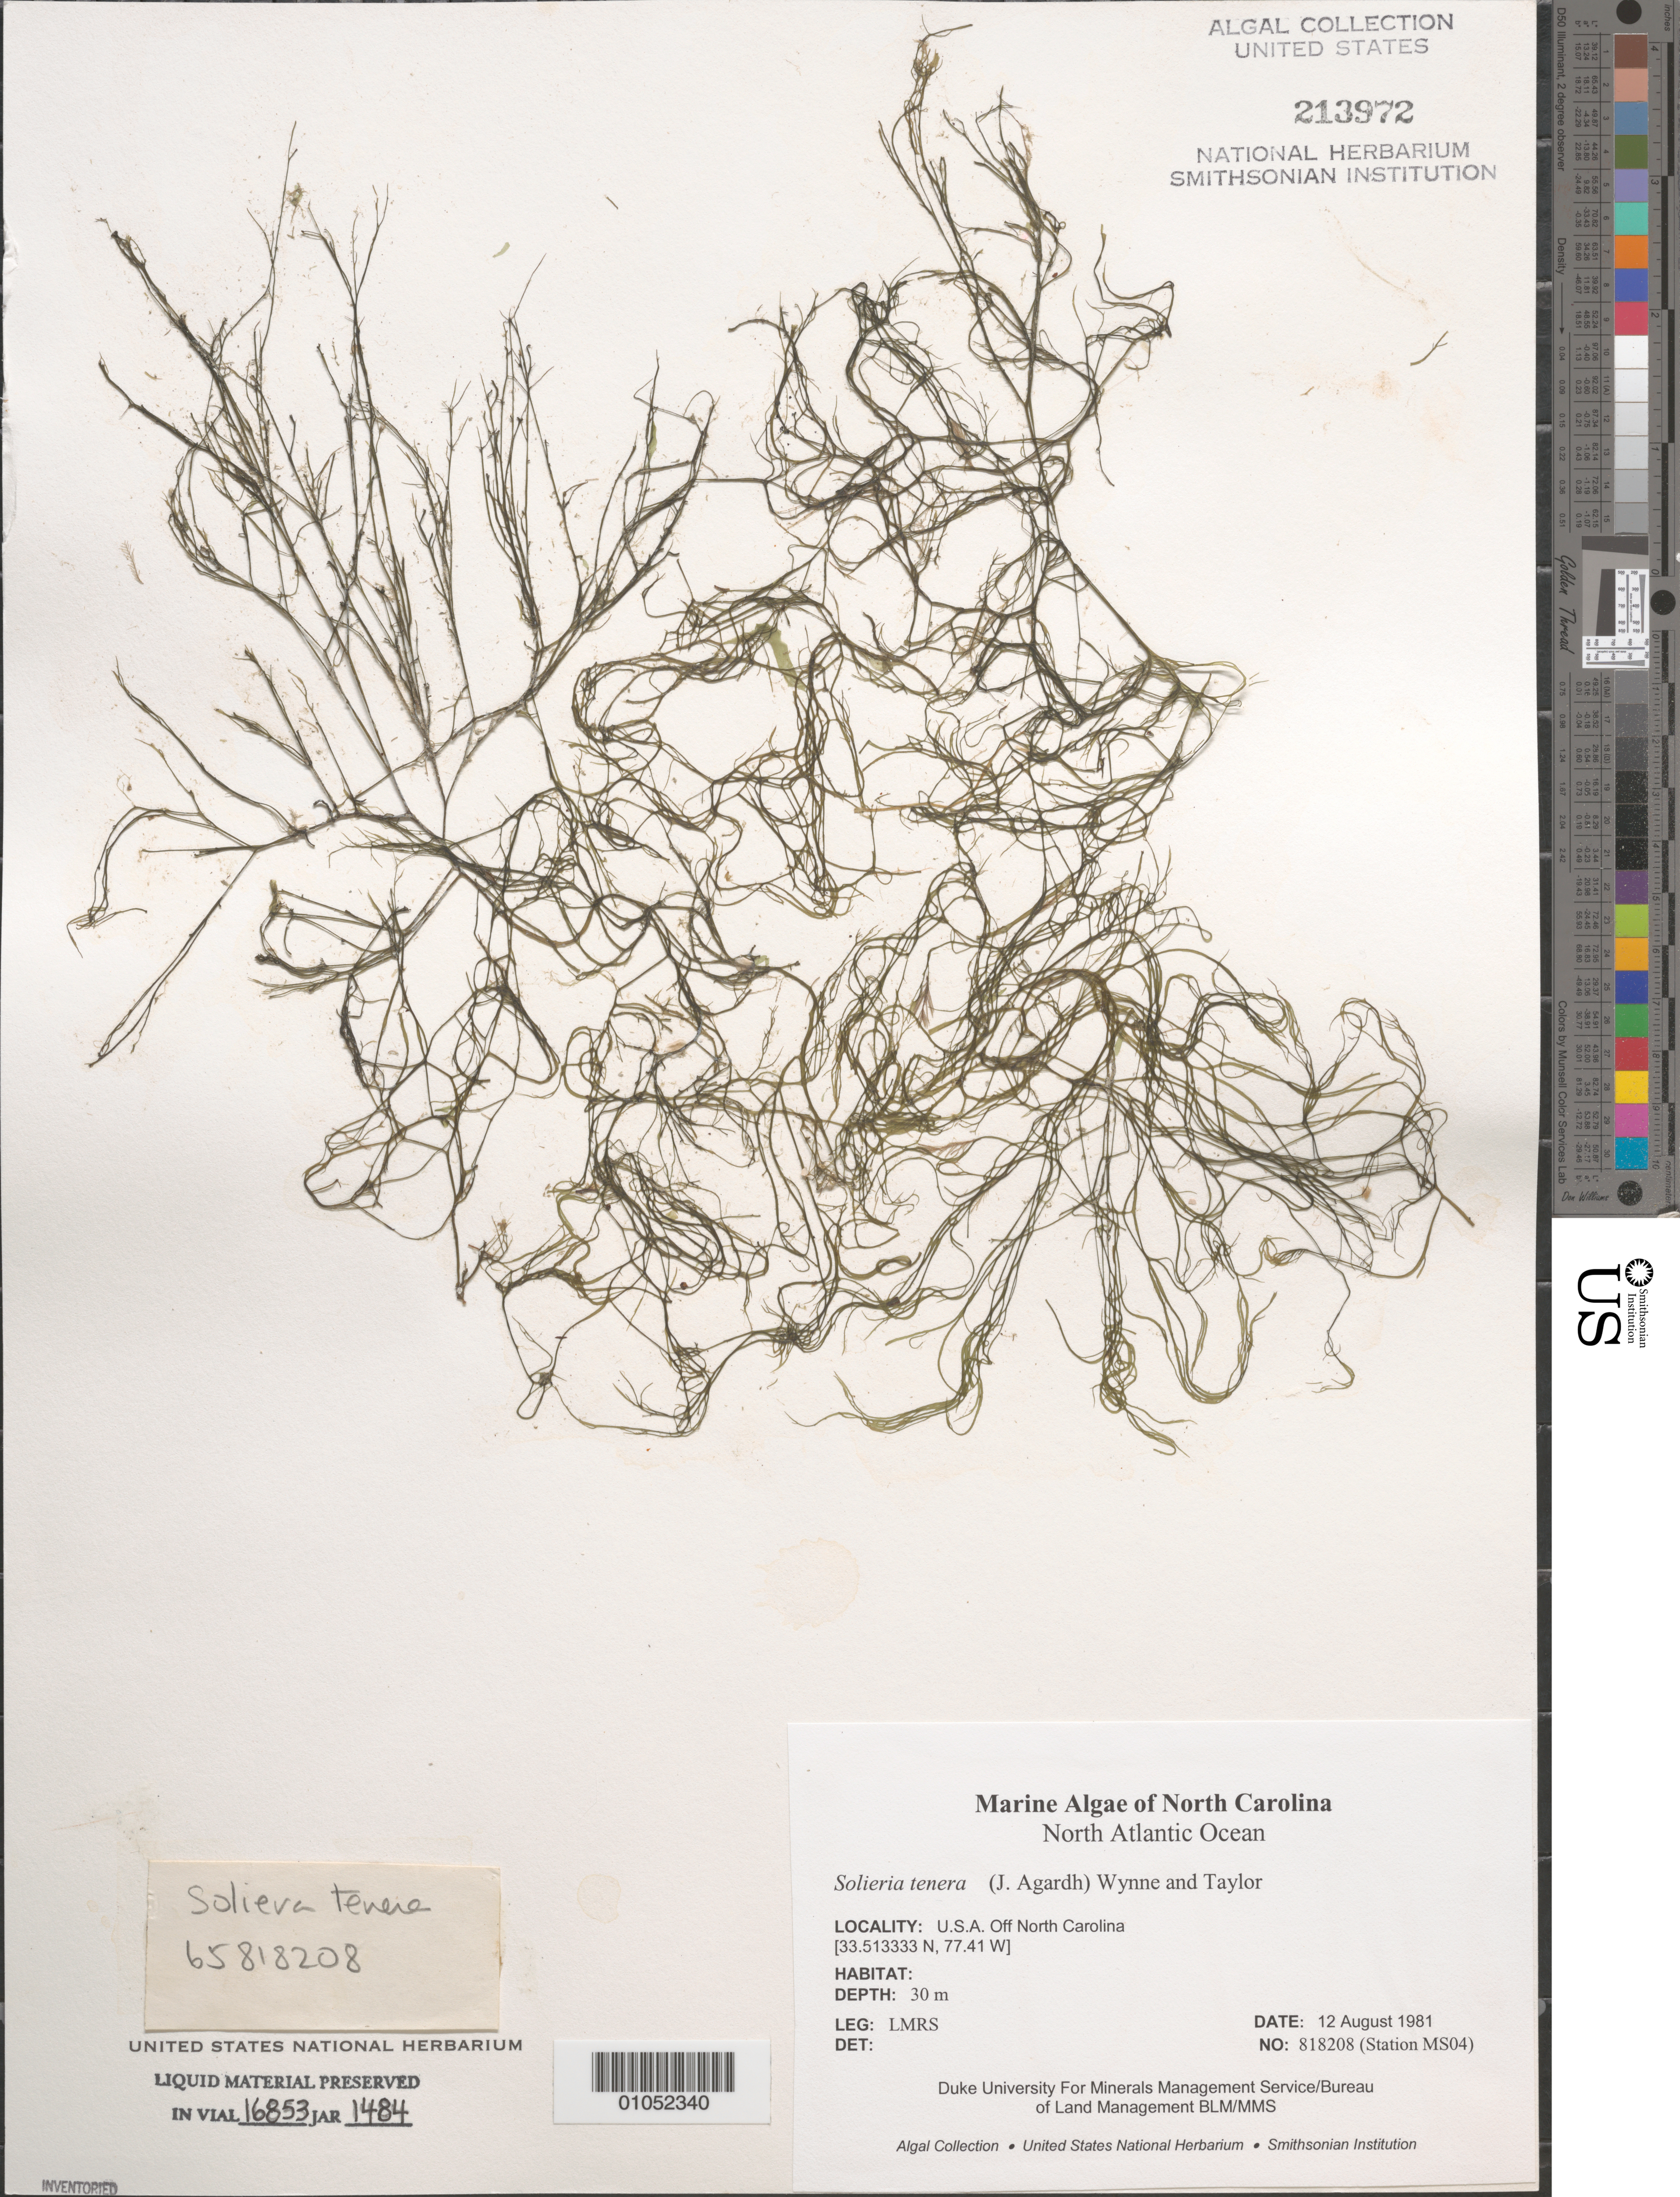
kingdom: Plantae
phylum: Rhodophyta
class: Florideophyceae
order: Gigartinales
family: Solieriaceae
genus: Solieria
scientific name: Solieria filiformis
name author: (Kütz.) P.W. Gabrielson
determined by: Algae name updating Project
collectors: LMRS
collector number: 818208 (Station MS04)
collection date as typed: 12 Aug 1981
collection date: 1981-08-12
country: United States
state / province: North Carolina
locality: North Atlantic Ocean off North Carolina coast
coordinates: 33.513333 N, 77.41 W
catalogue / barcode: US 213972